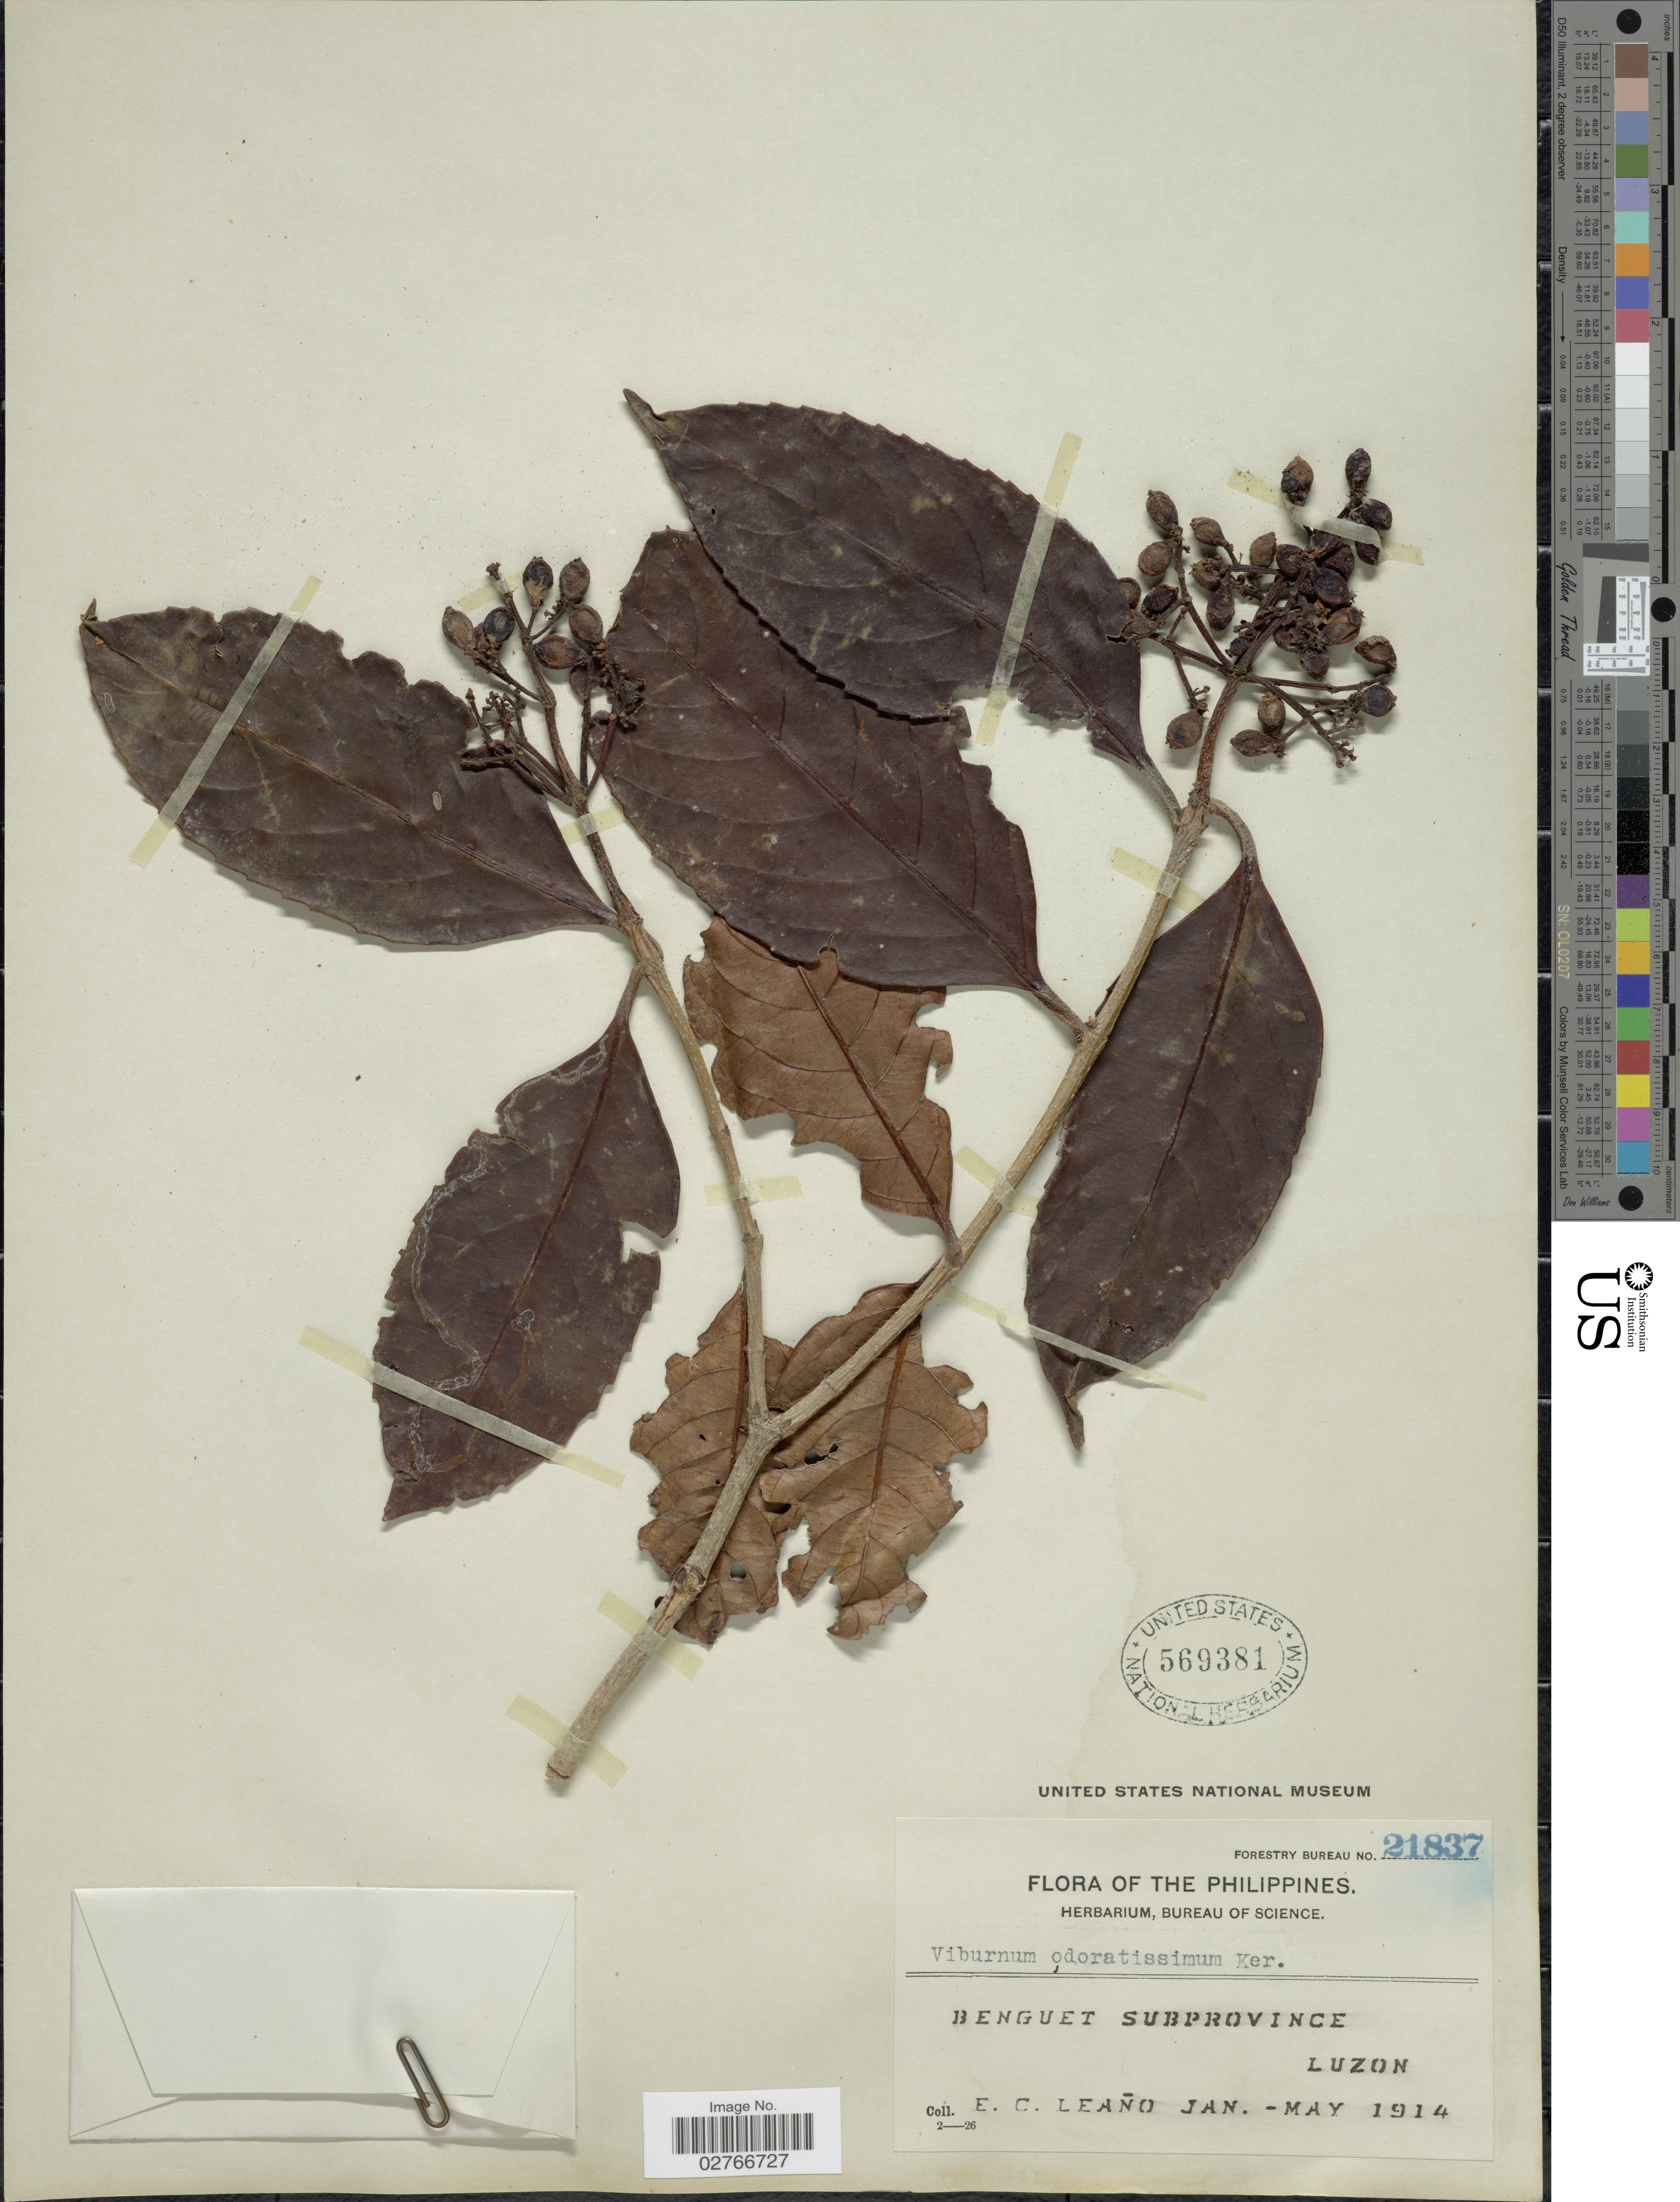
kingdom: Plantae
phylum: Tracheophyta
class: Magnoliopsida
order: Dipsacales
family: Viburnaceae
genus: Viburnum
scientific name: Viburnum odoratissimum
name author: Ker Gawl.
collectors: E. Leano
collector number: Forestry Bureau21837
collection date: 1914-01/1914-05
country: Philippines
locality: Benguet Subprovince, Luzon.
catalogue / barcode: US 569381